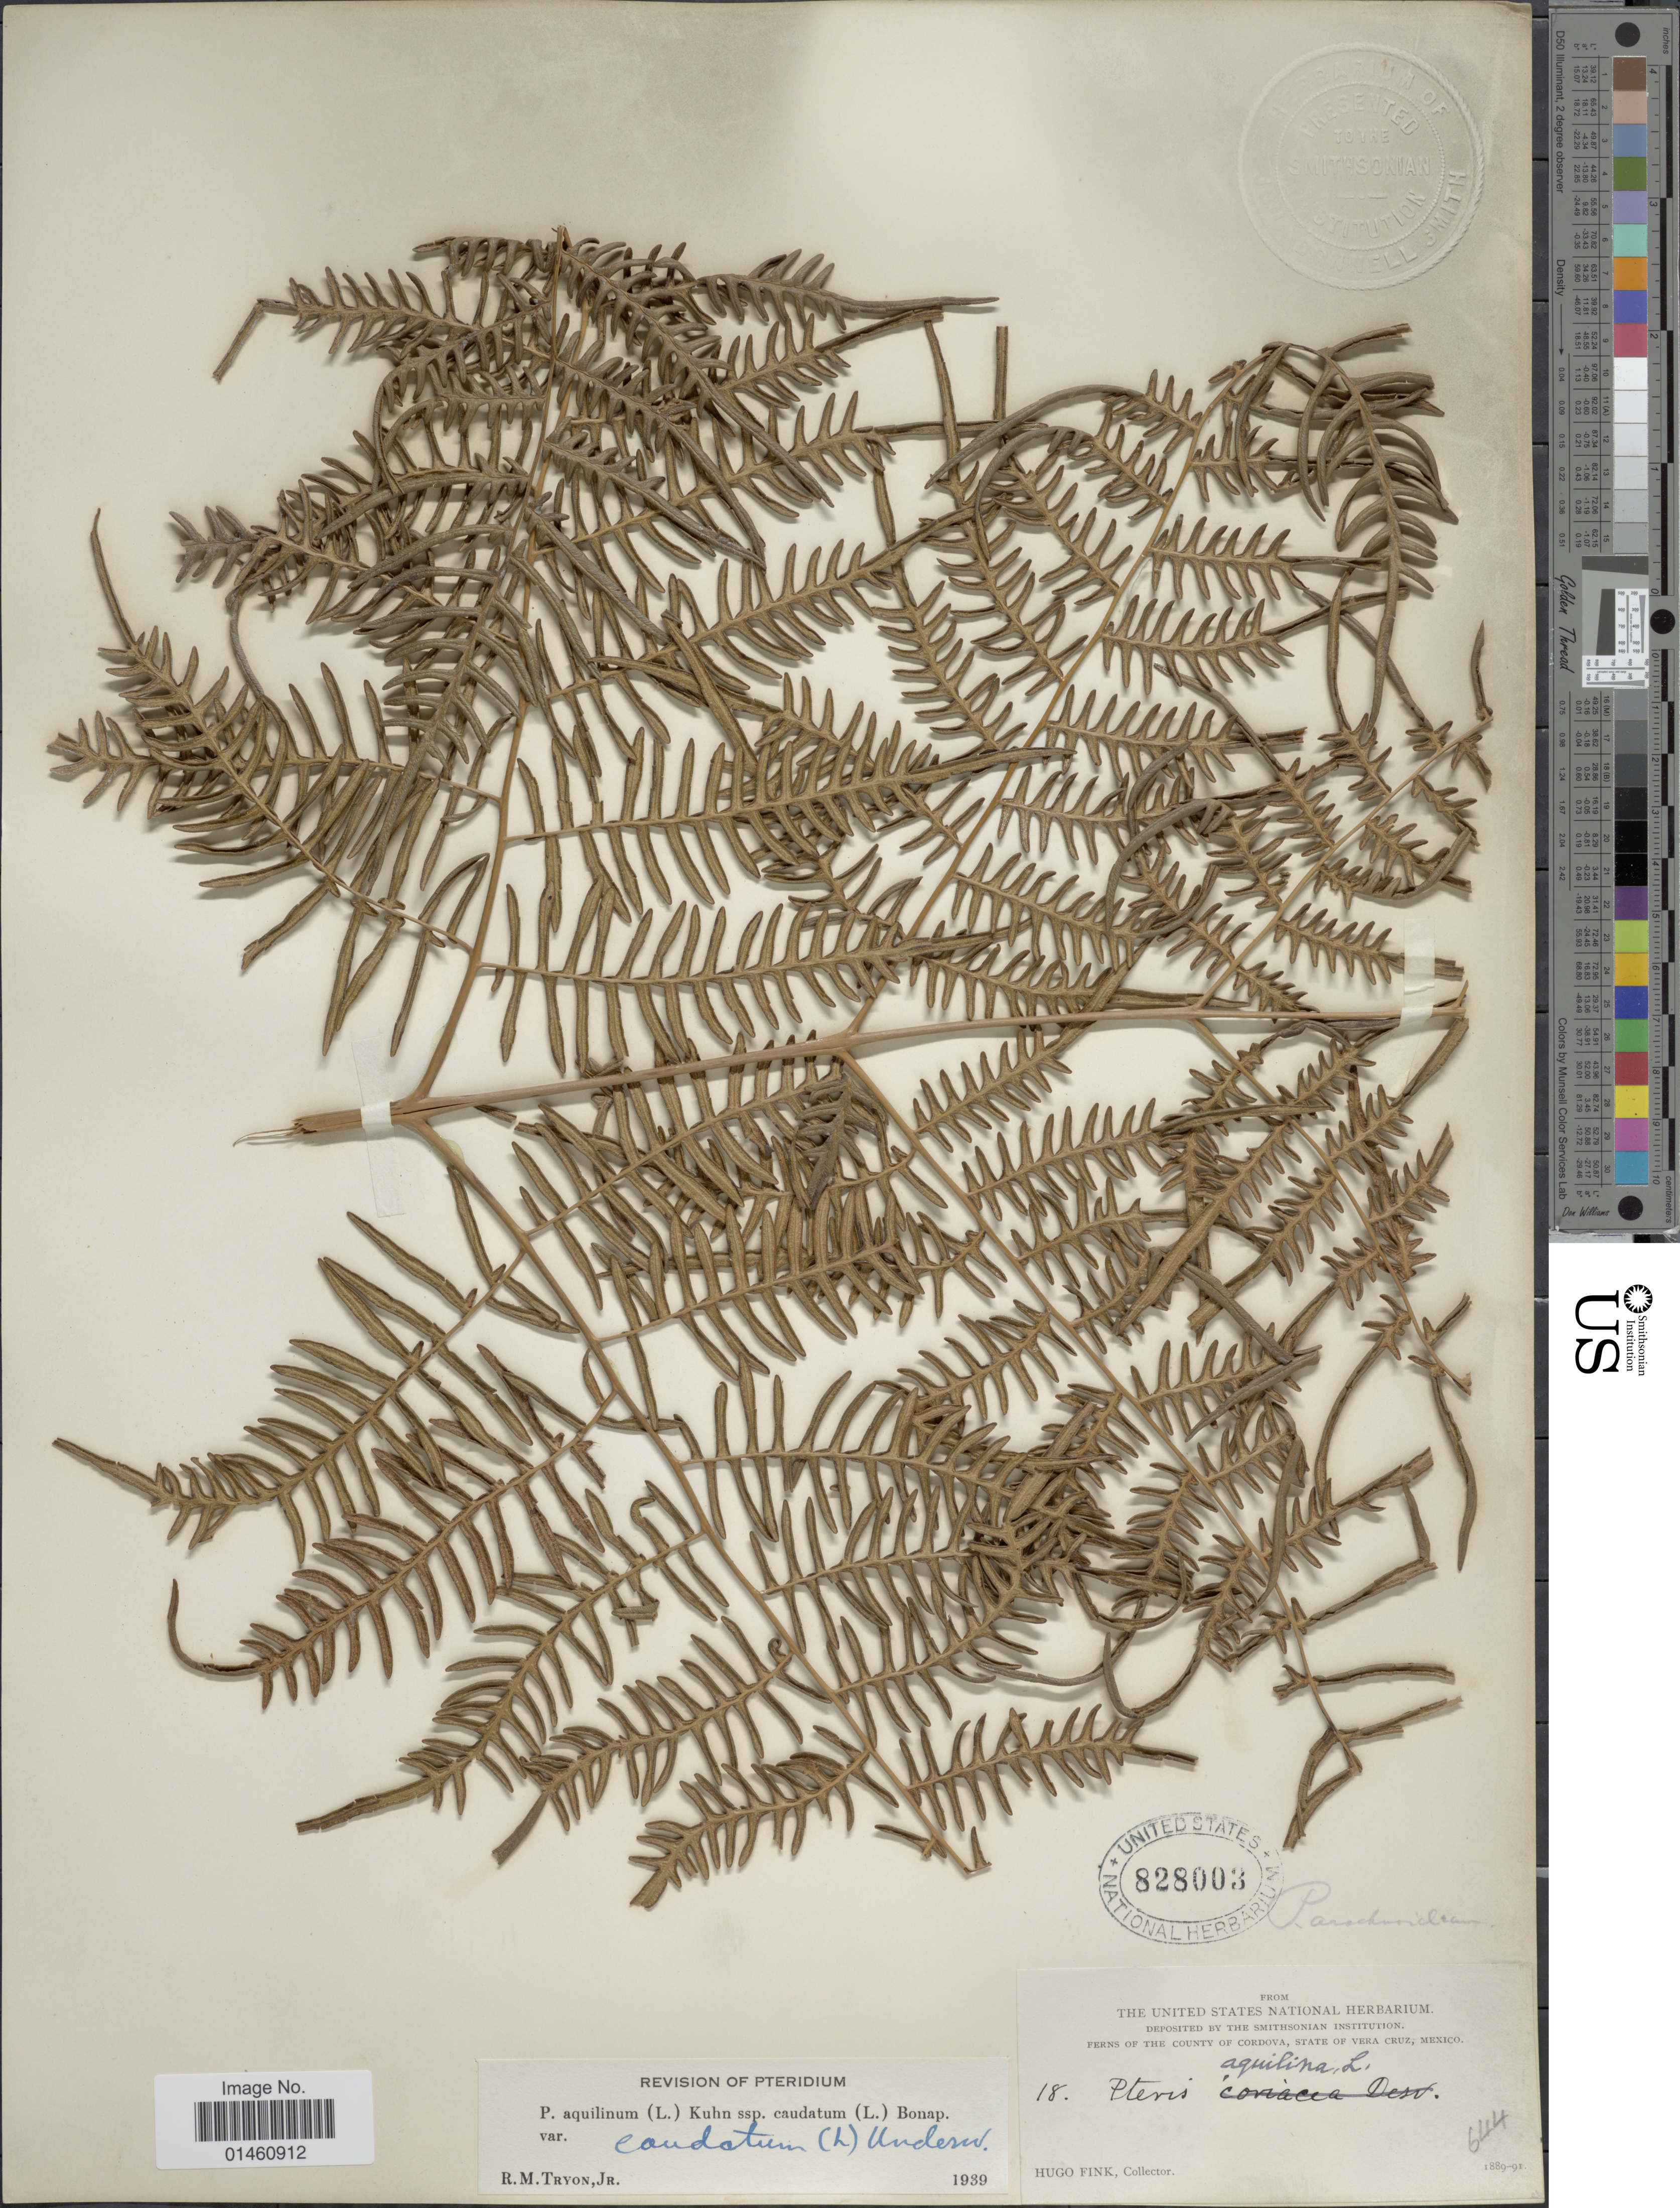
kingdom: Plantae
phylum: Tracheophyta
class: Polypodiopsida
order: Polypodiales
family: Dennstaedtiaceae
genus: Pteridium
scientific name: Pteridium caudatum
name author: (L.) Maxon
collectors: H. Fink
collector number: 644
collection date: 1889/1891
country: Mexico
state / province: Veracruz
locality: Vera Cruz, The County of Cordova.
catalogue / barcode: US 828003